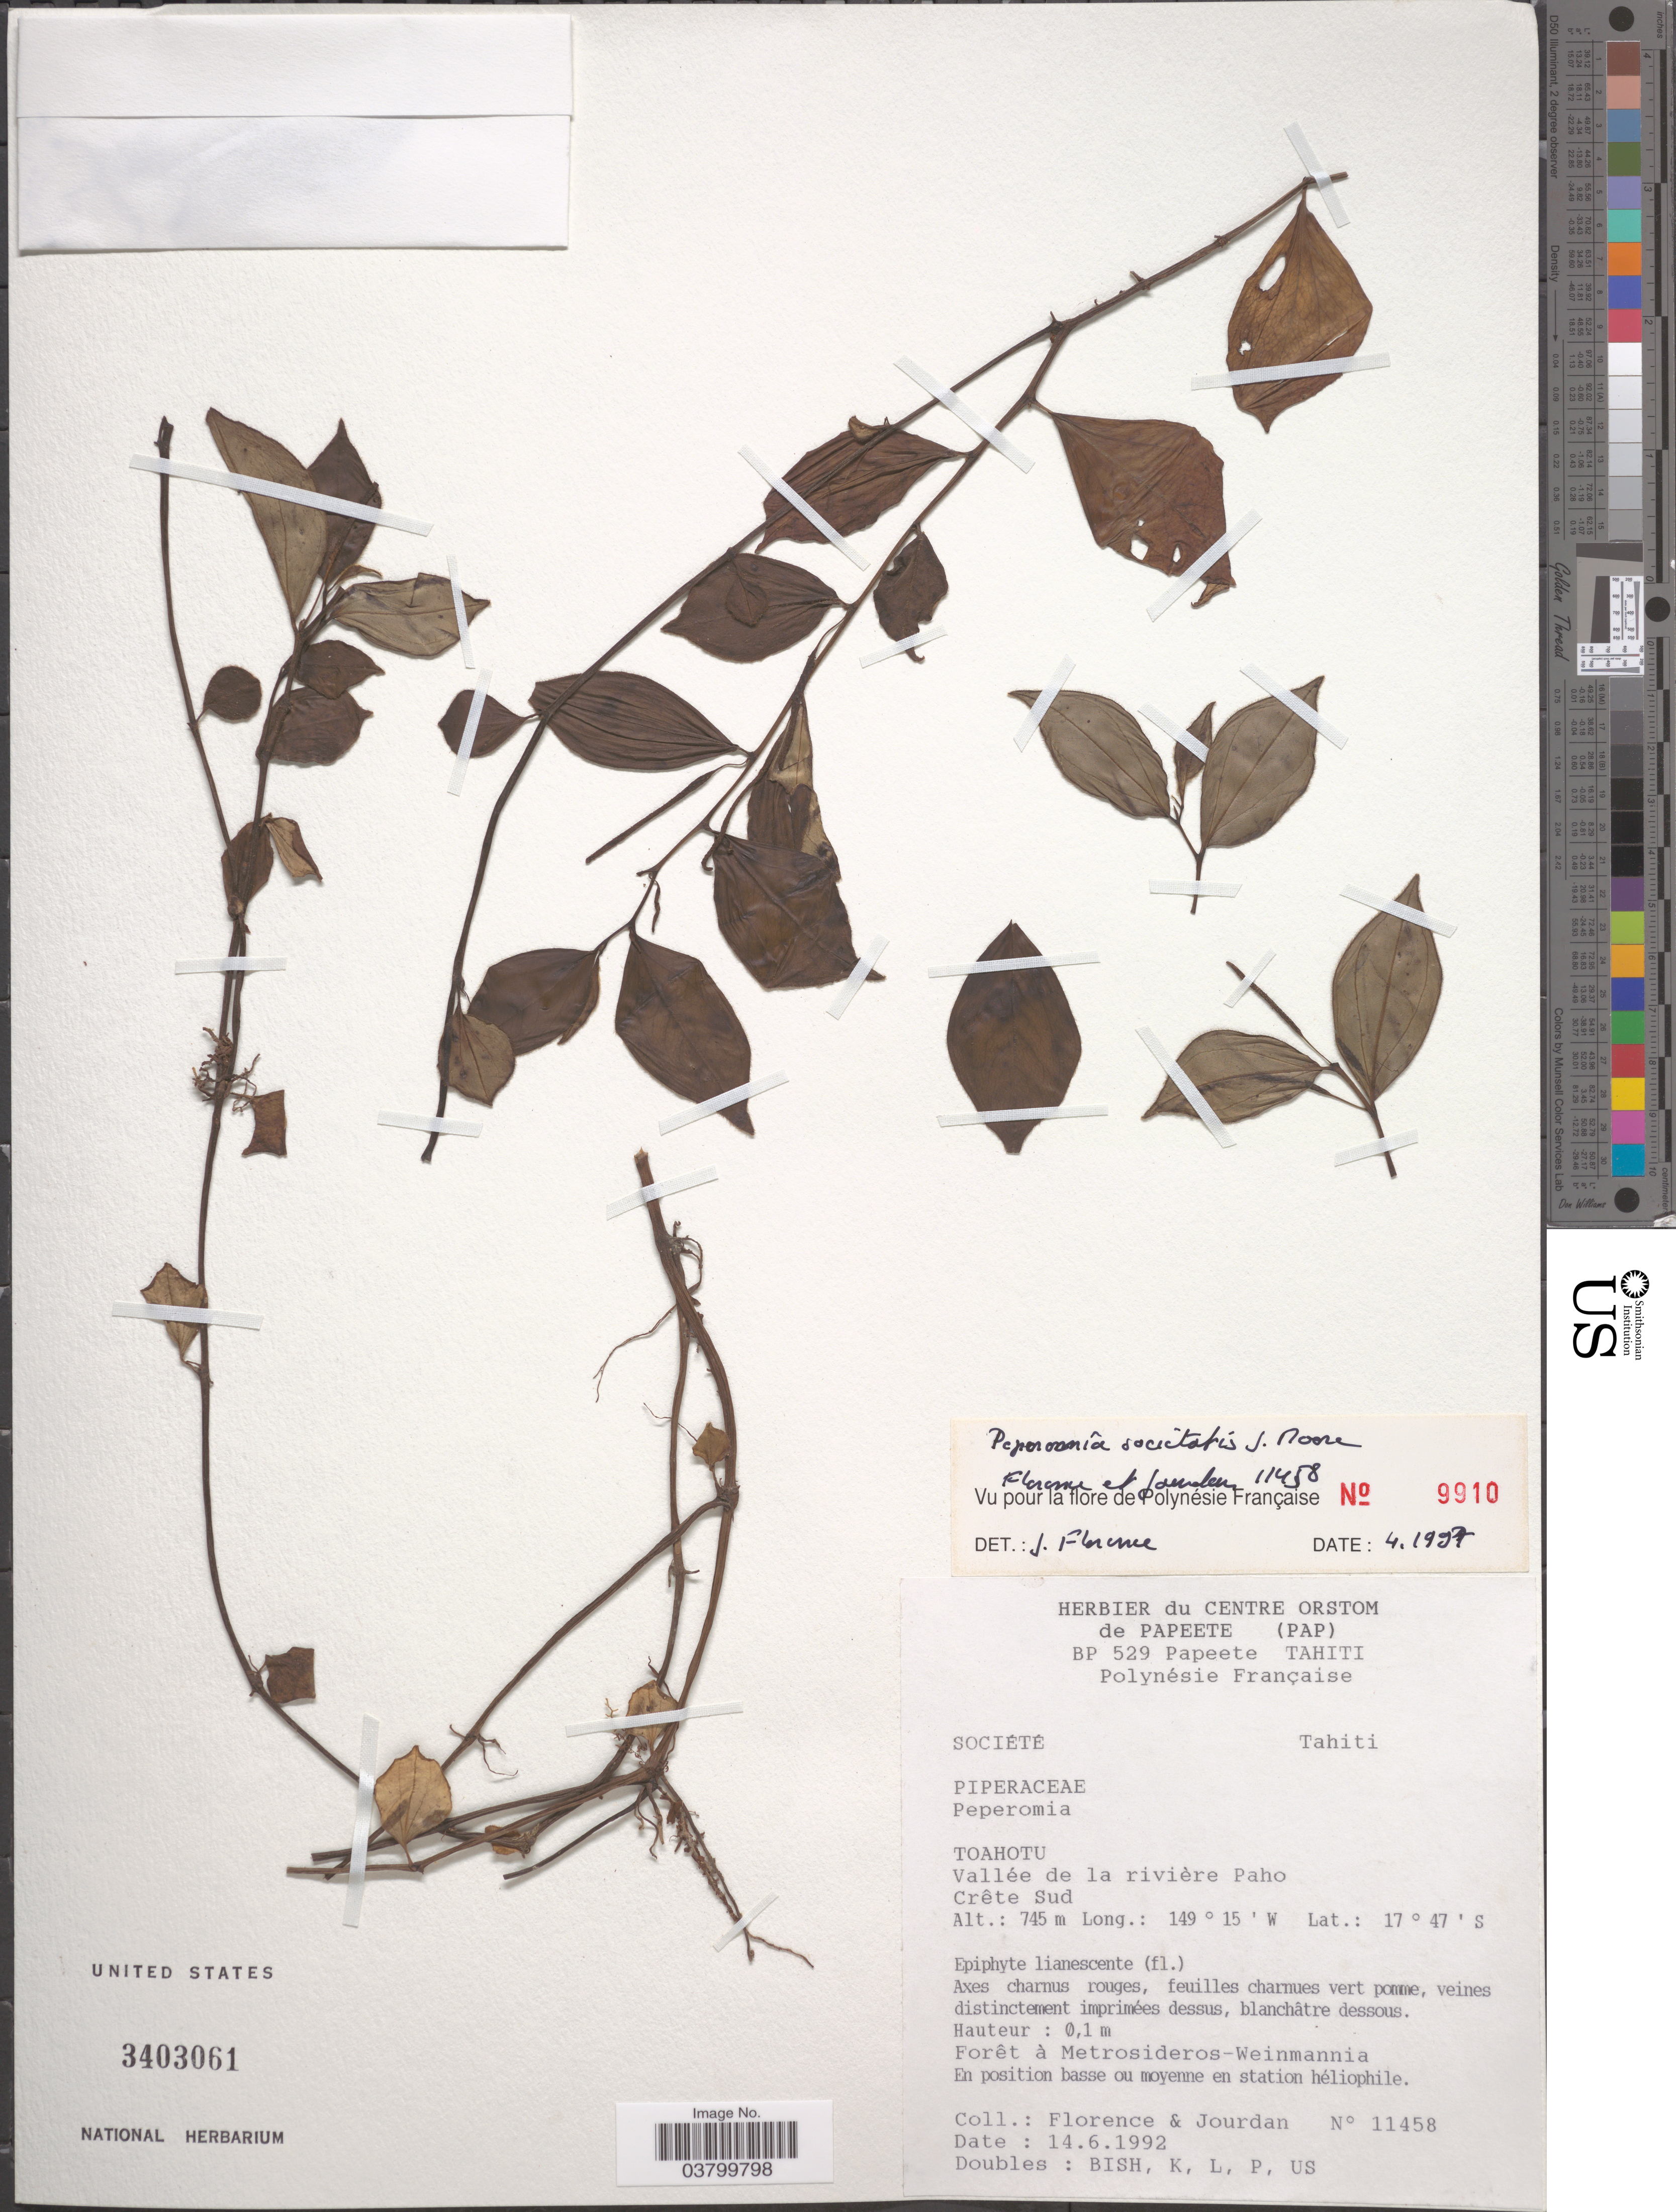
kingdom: Plantae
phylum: Tracheophyta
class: Magnoliopsida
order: Piperales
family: Piperaceae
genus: Peperomia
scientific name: Peperomia societatis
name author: J.W. Moore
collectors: -. Florence & Jourdan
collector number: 11458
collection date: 1992-06-14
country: French Polynesia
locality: Société. Tahiti. Toahotu. Vallée de la rivière Paho Crête Sud.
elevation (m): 745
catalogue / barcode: US 3403061